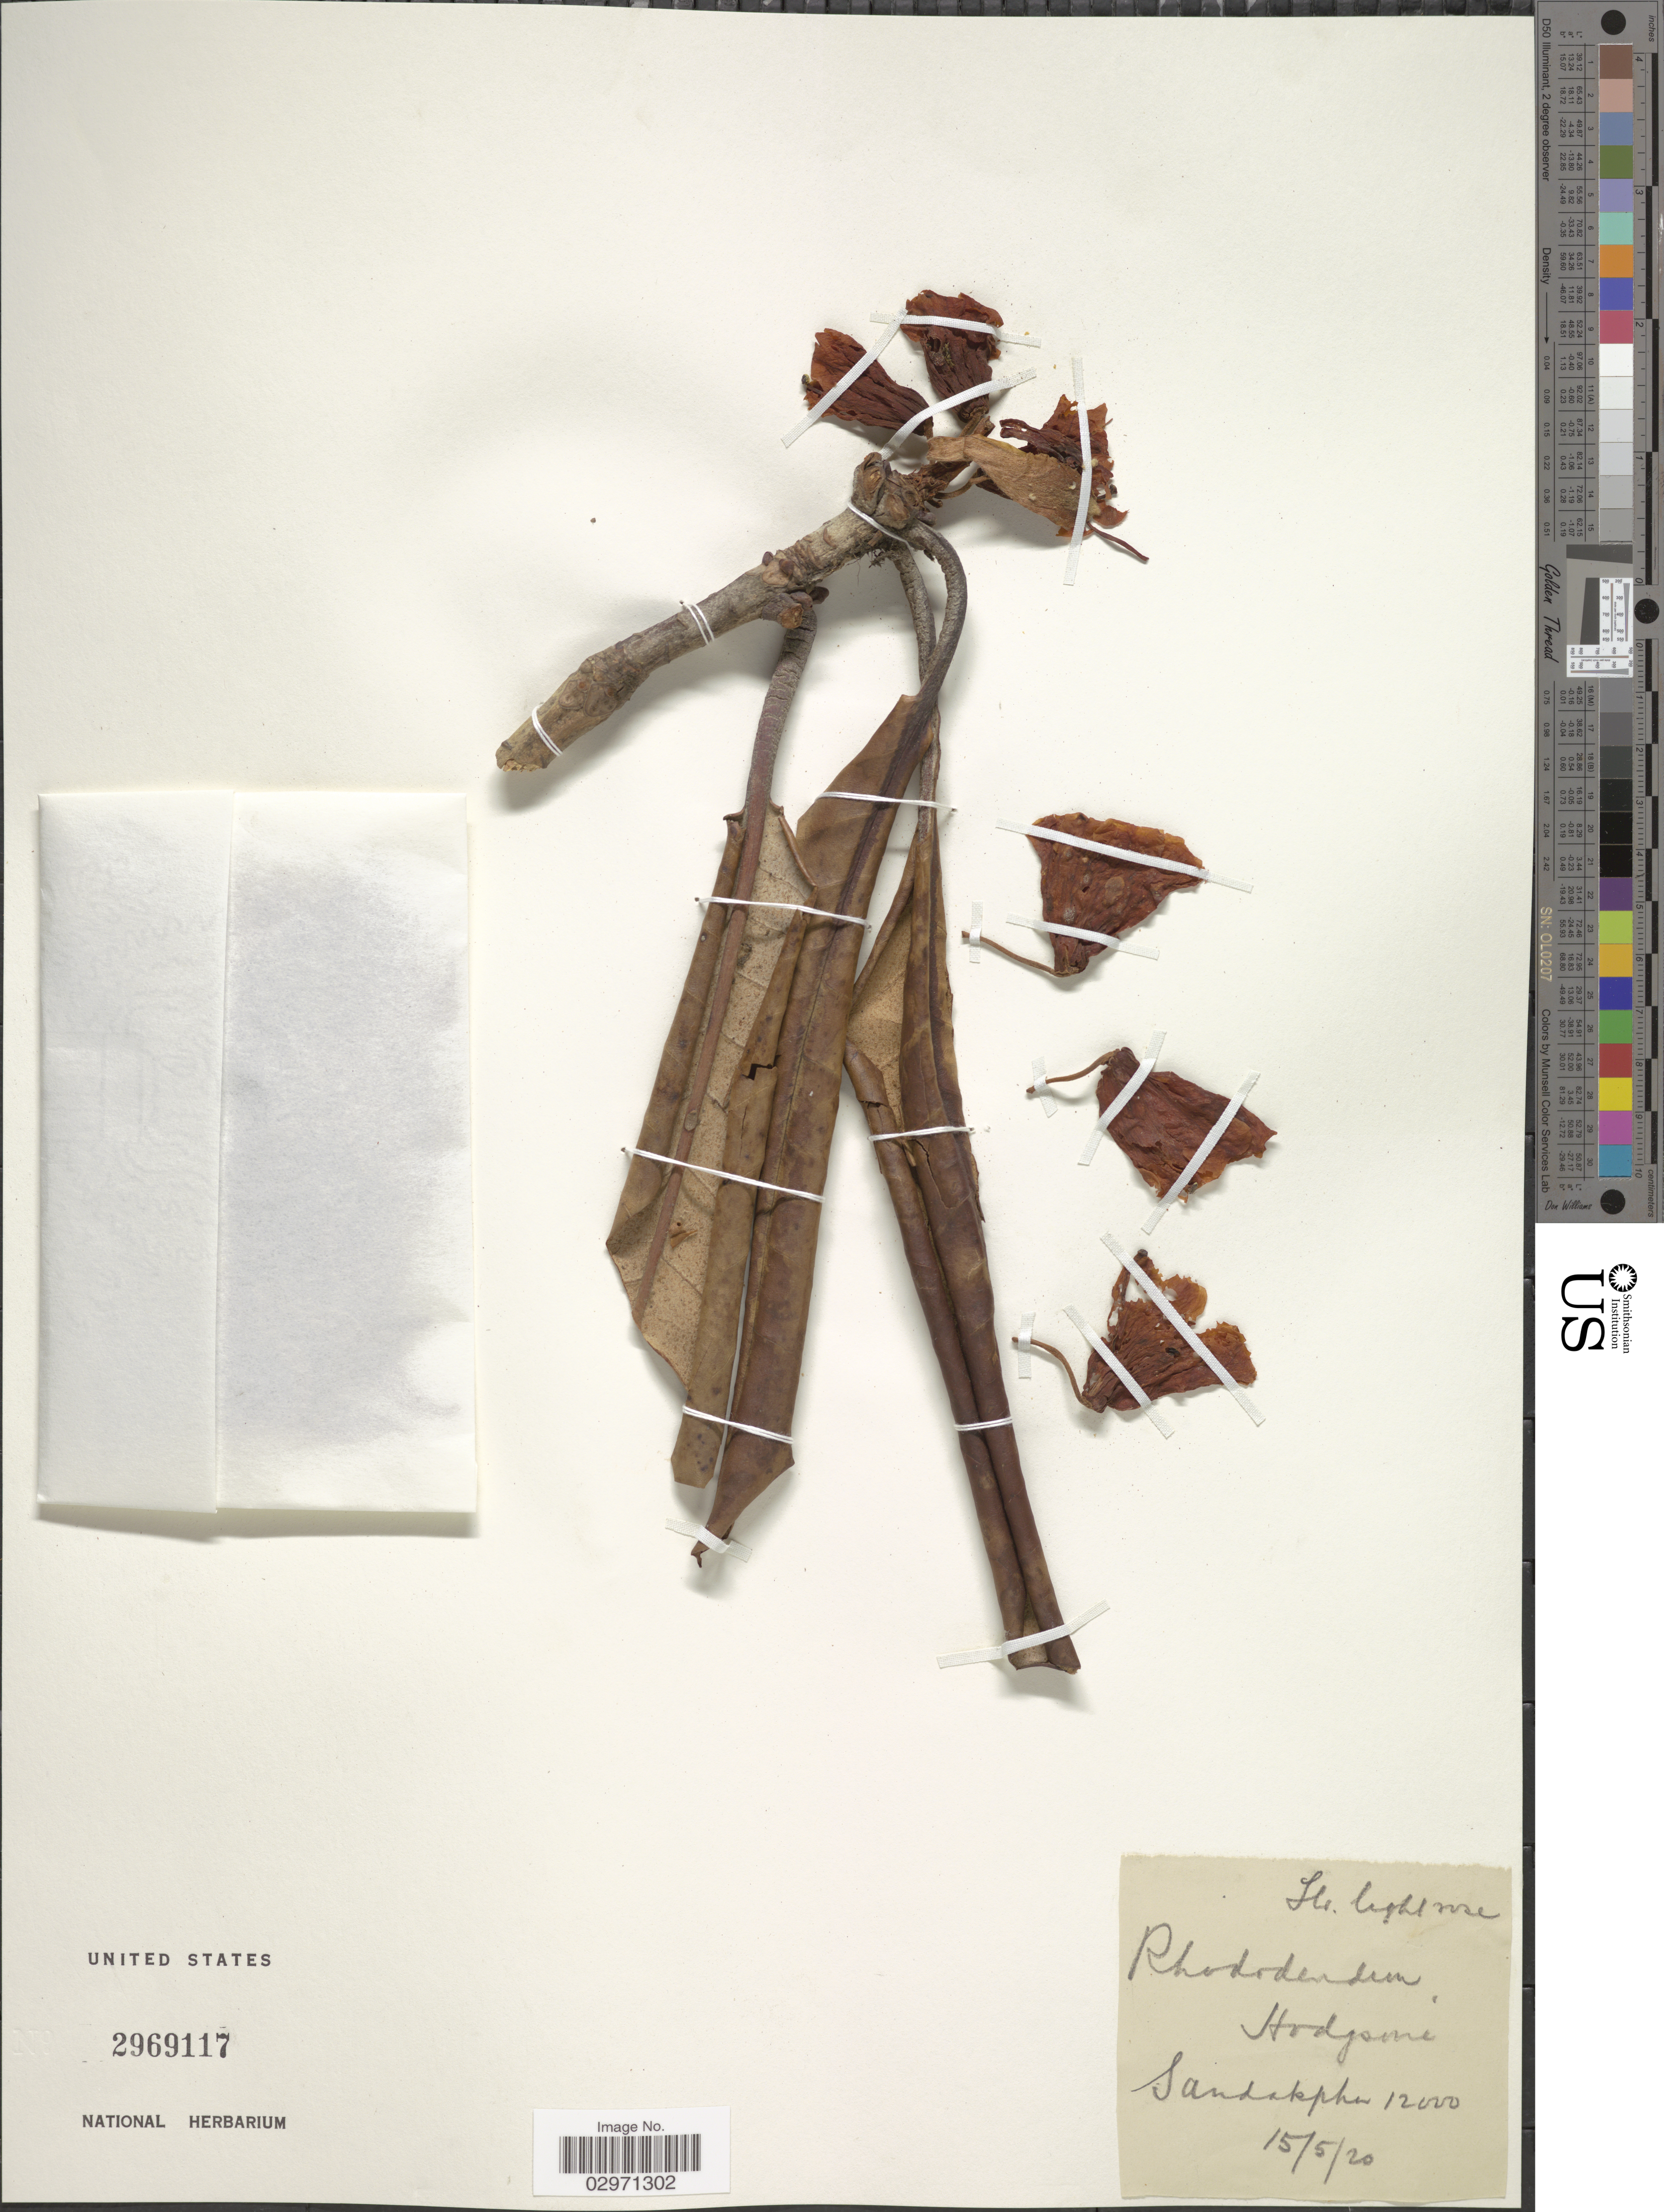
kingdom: Plantae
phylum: Tracheophyta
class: Magnoliopsida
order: Ericales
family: Ericaceae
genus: Rhododendron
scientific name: Rhododendron hodgsonii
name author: Hook. f.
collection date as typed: Transcribed d/m/y: 15/5/20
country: India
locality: Sandakphu.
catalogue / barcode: US 2969117